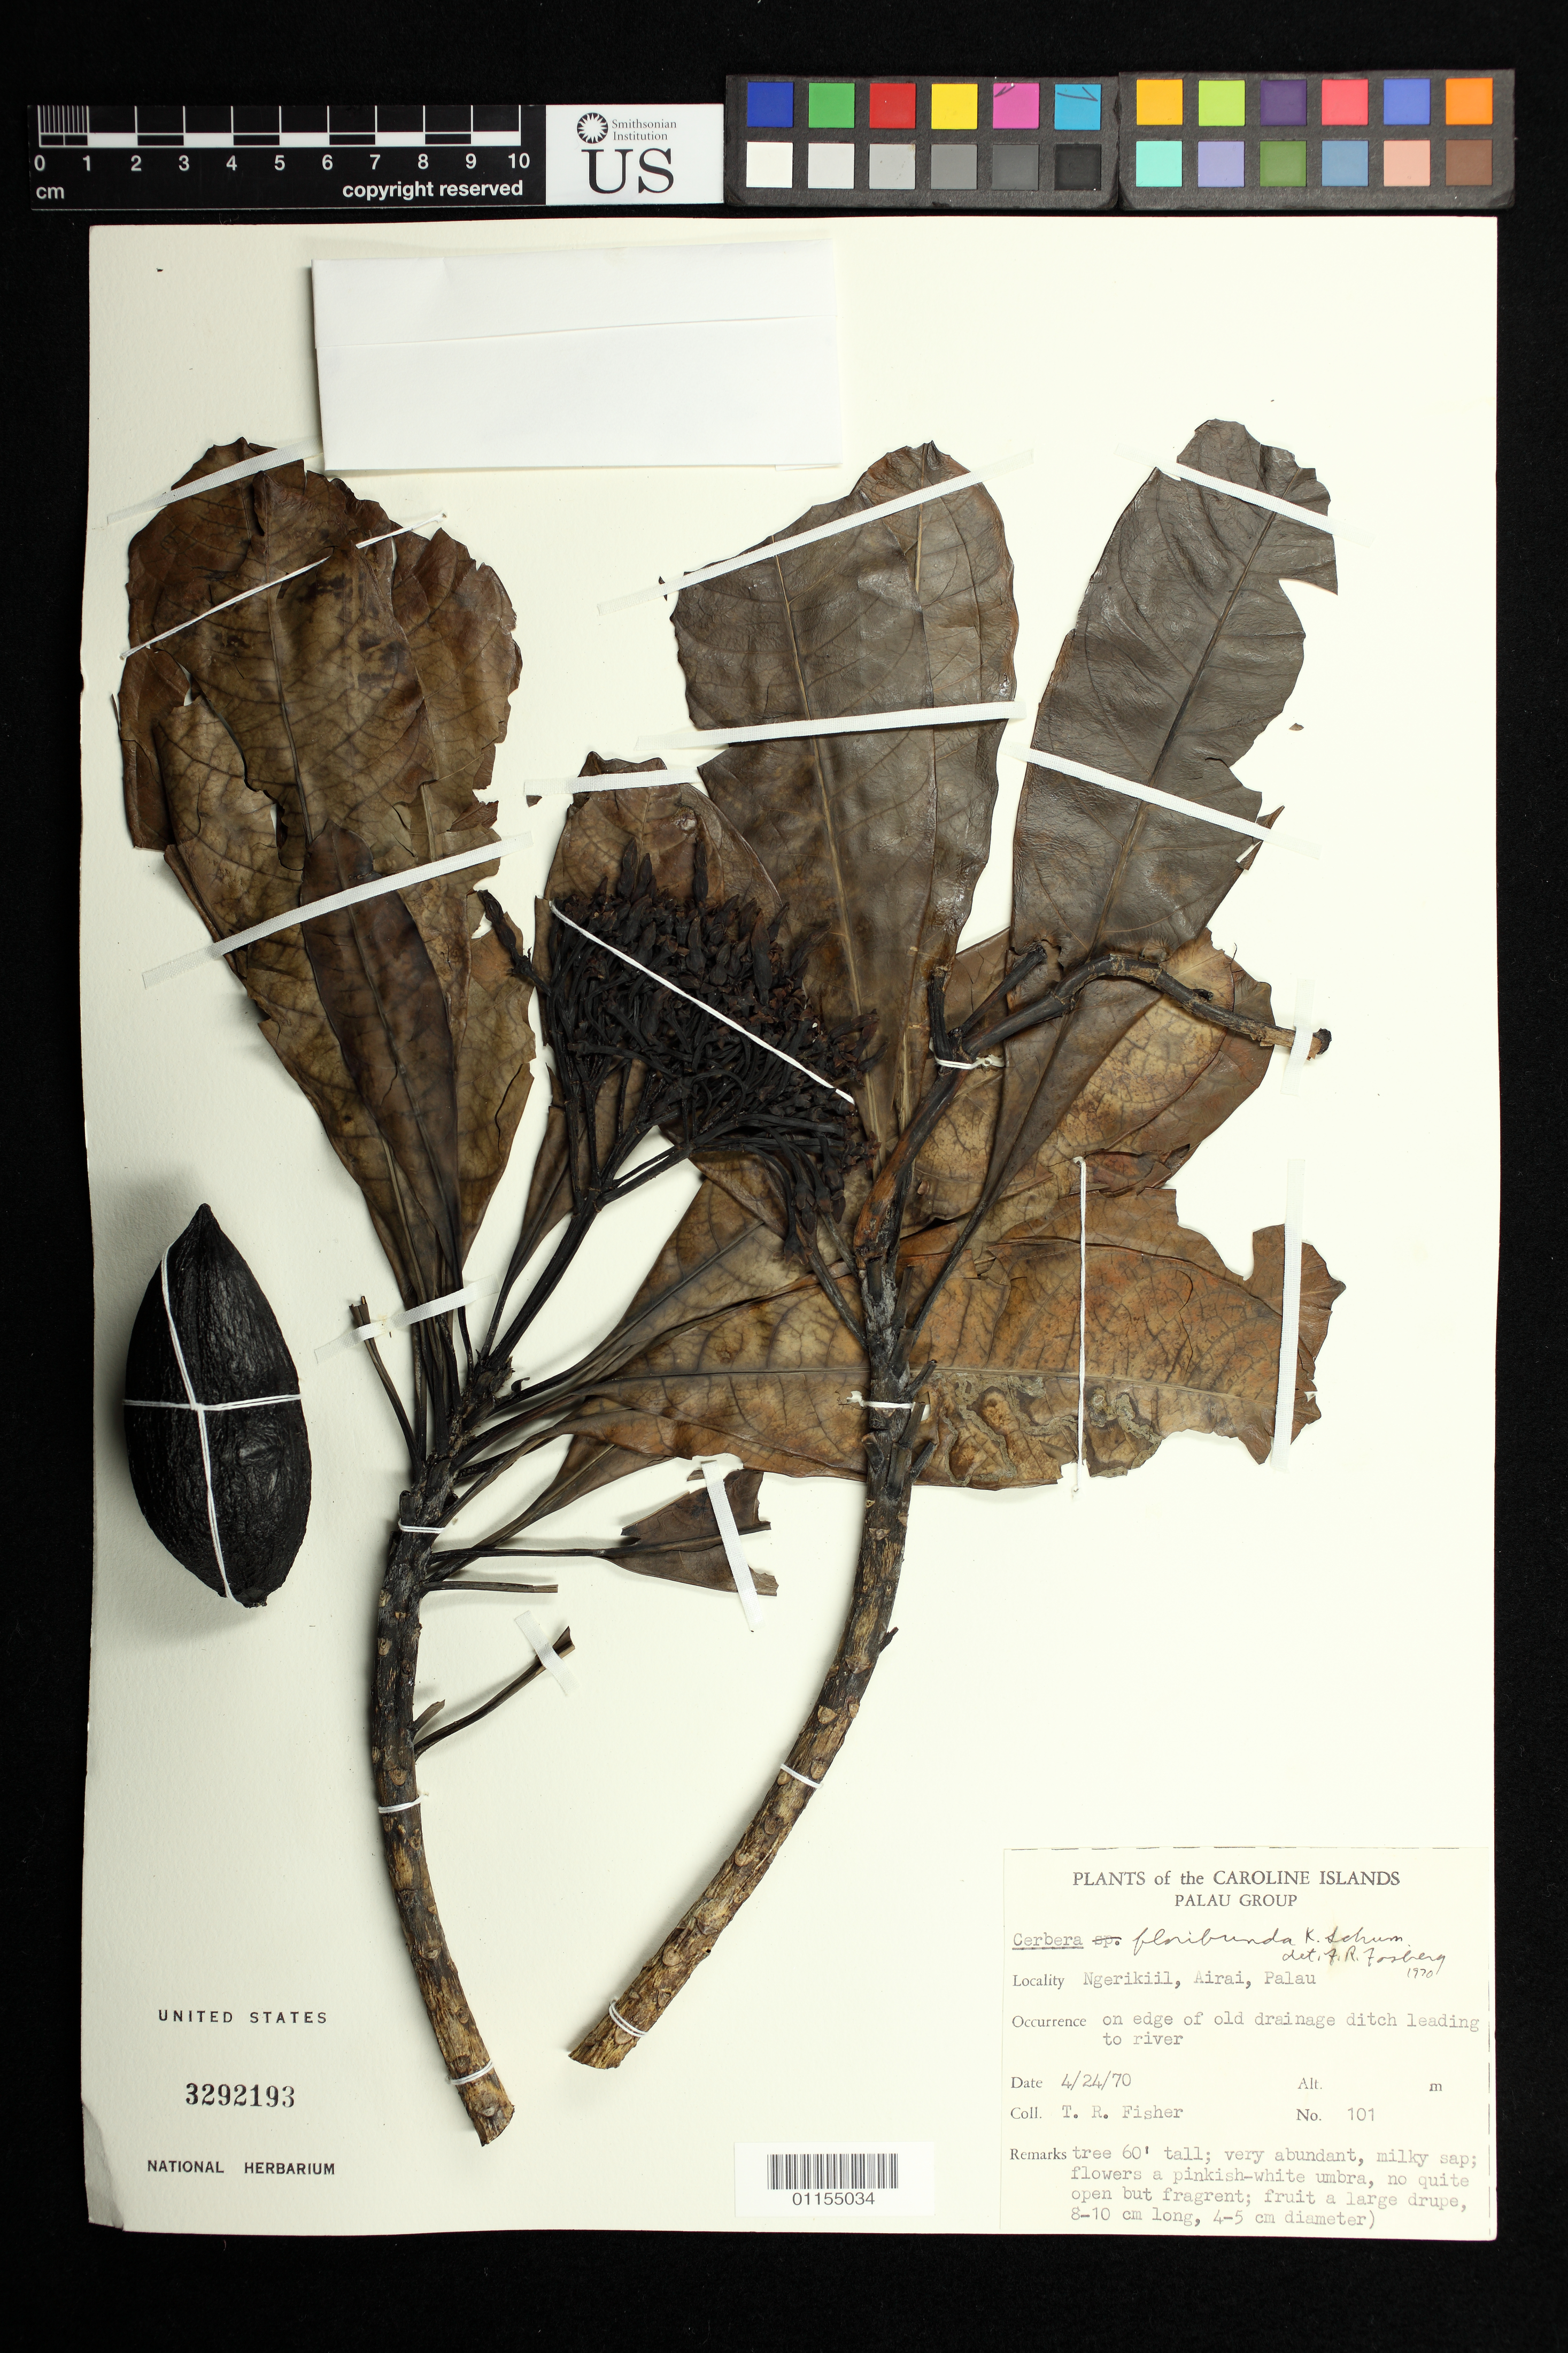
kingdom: Plantae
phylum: Tracheophyta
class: Magnoliopsida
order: Gentianales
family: Apocynaceae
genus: Cerbera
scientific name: Cerbera floribunda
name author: K. Schum.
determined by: Fosberg, F. R.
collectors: T. R. Fisher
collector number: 101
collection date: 1970-04-24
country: Palau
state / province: Airai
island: Babeldaob [Babelthuap]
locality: Ngerikiil, on edge of old drainage ditch leading to river.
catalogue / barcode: US 3292193